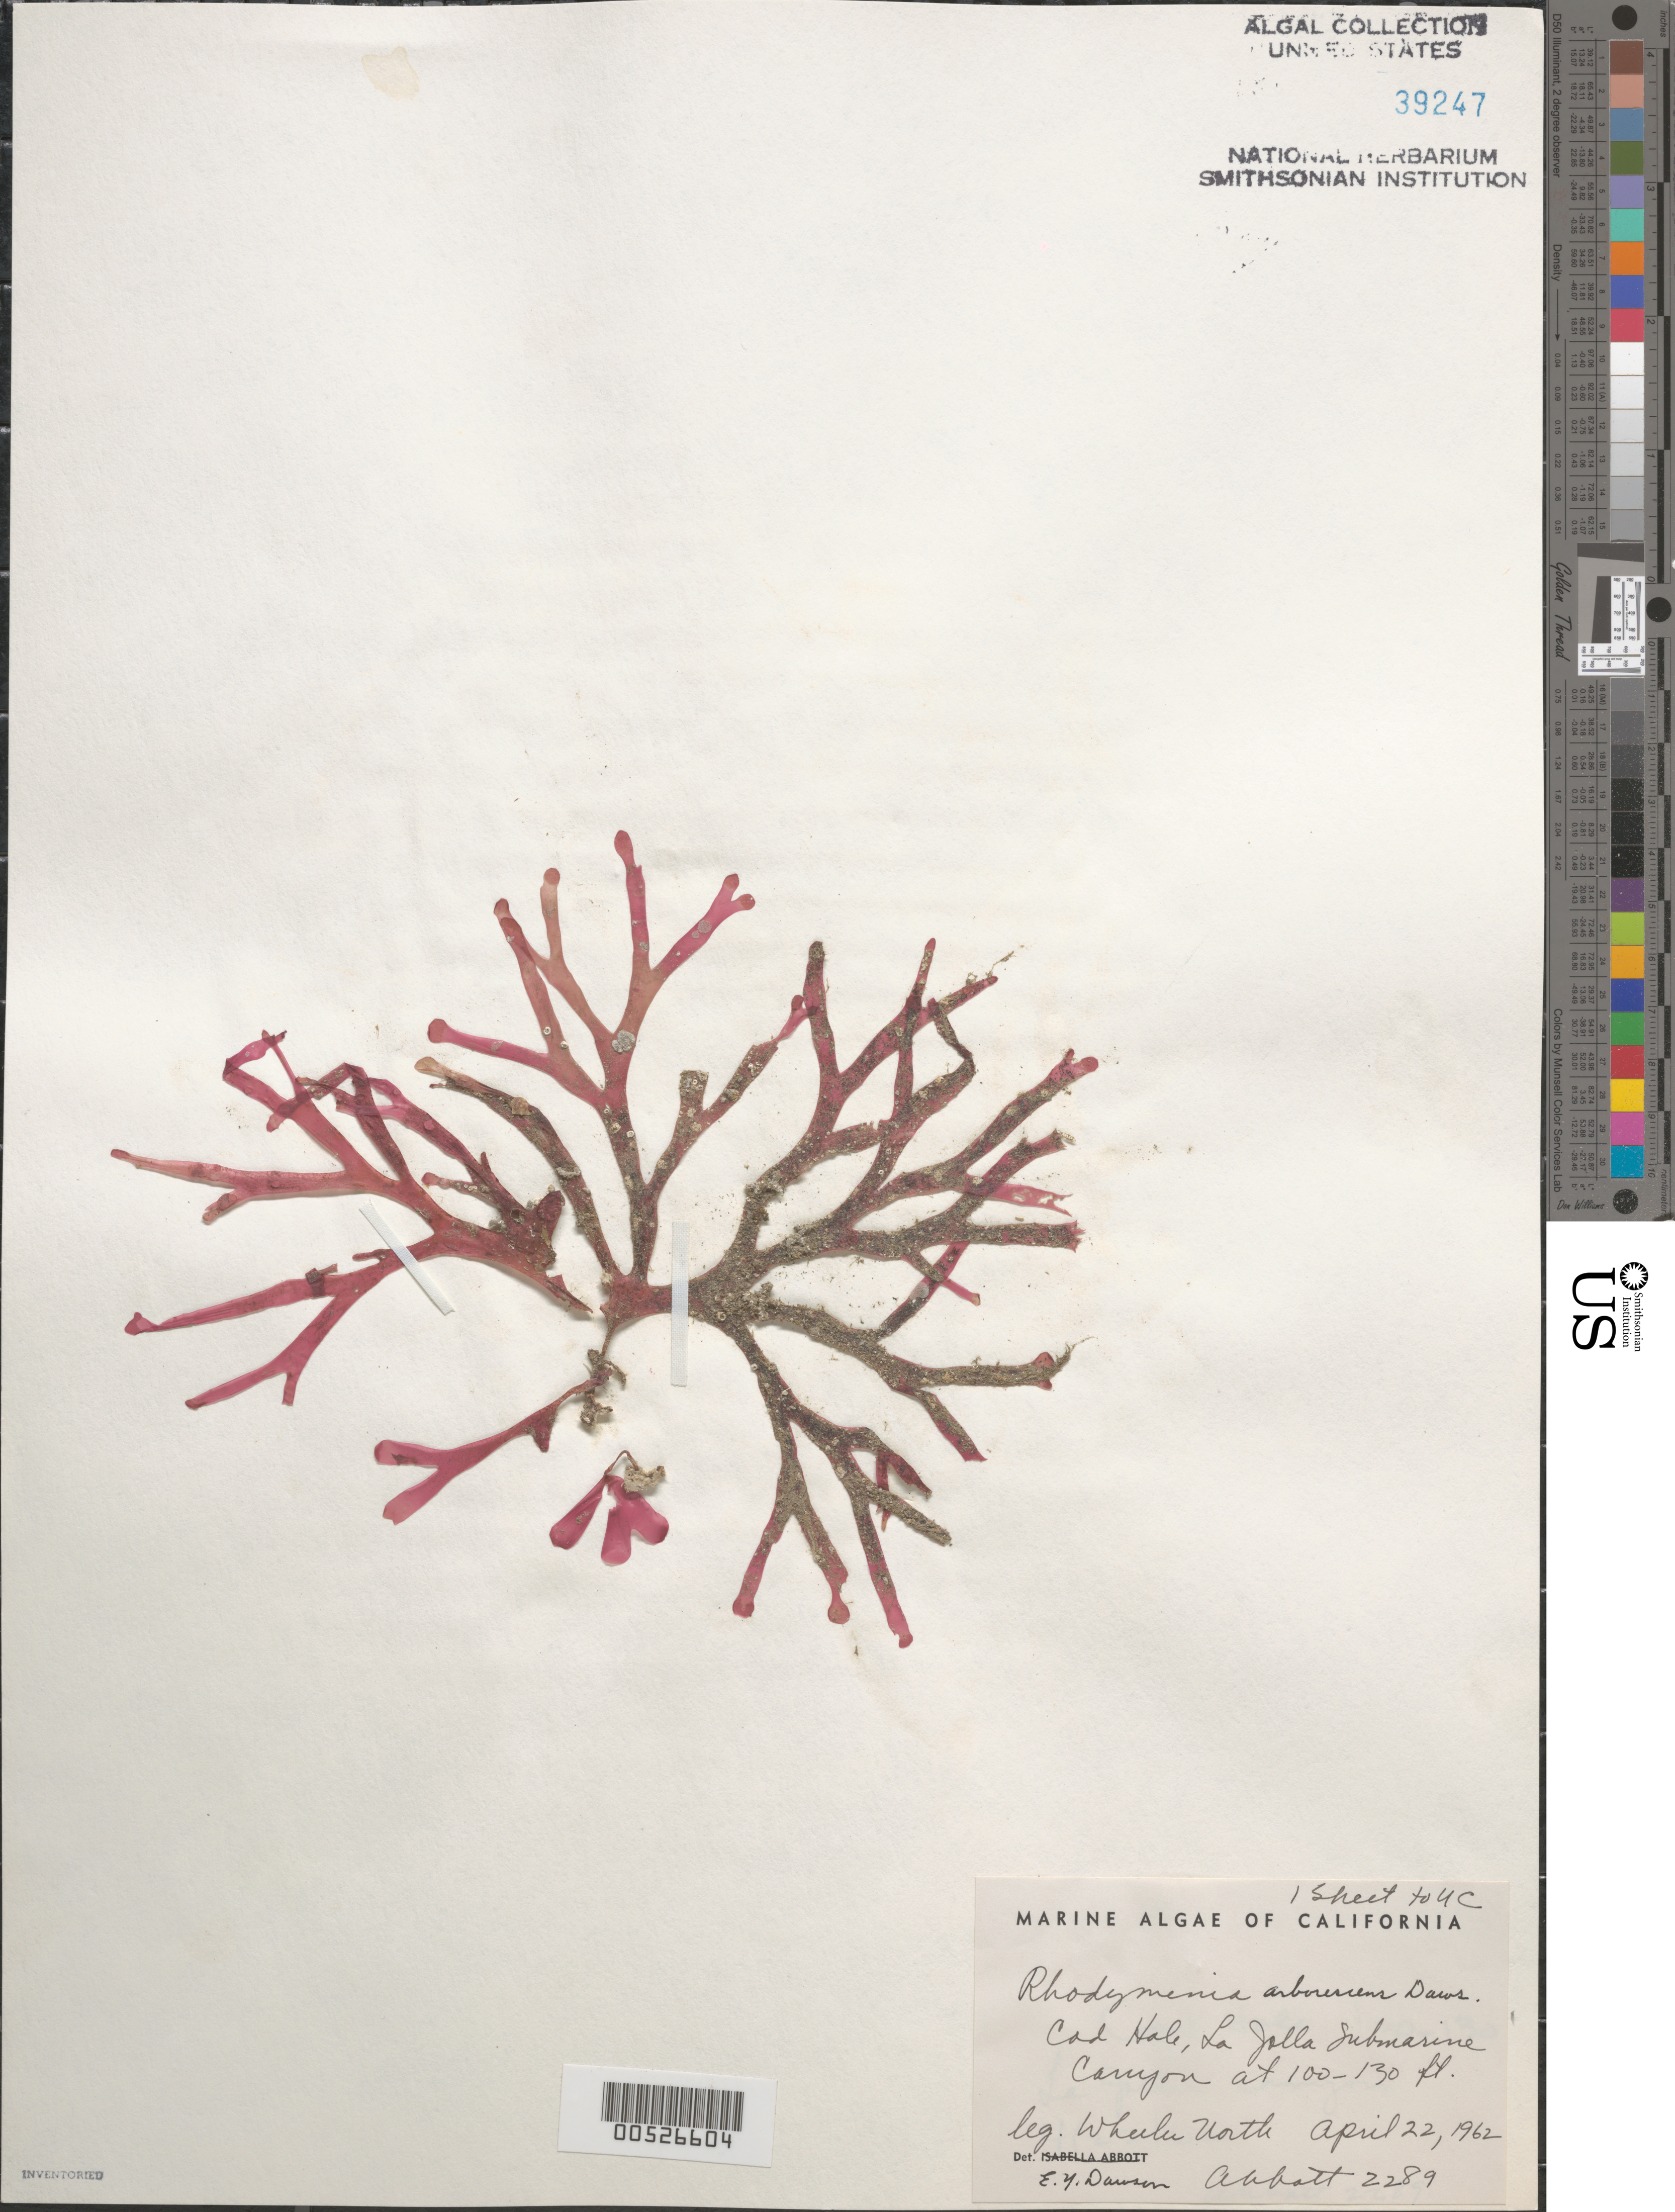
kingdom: Plantae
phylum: Rhodophyta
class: Florideophyceae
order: Rhodymeniales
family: Rhodymeniaceae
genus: Rhodymenia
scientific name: Rhodymenia arborescens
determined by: Dawson, E. Y.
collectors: W. North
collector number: IAA 2289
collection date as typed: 22 Apr 1962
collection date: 1962-04-22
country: United States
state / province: California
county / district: San Diego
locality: Cod Hole, La jolla Submarine Canyon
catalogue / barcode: US 39247